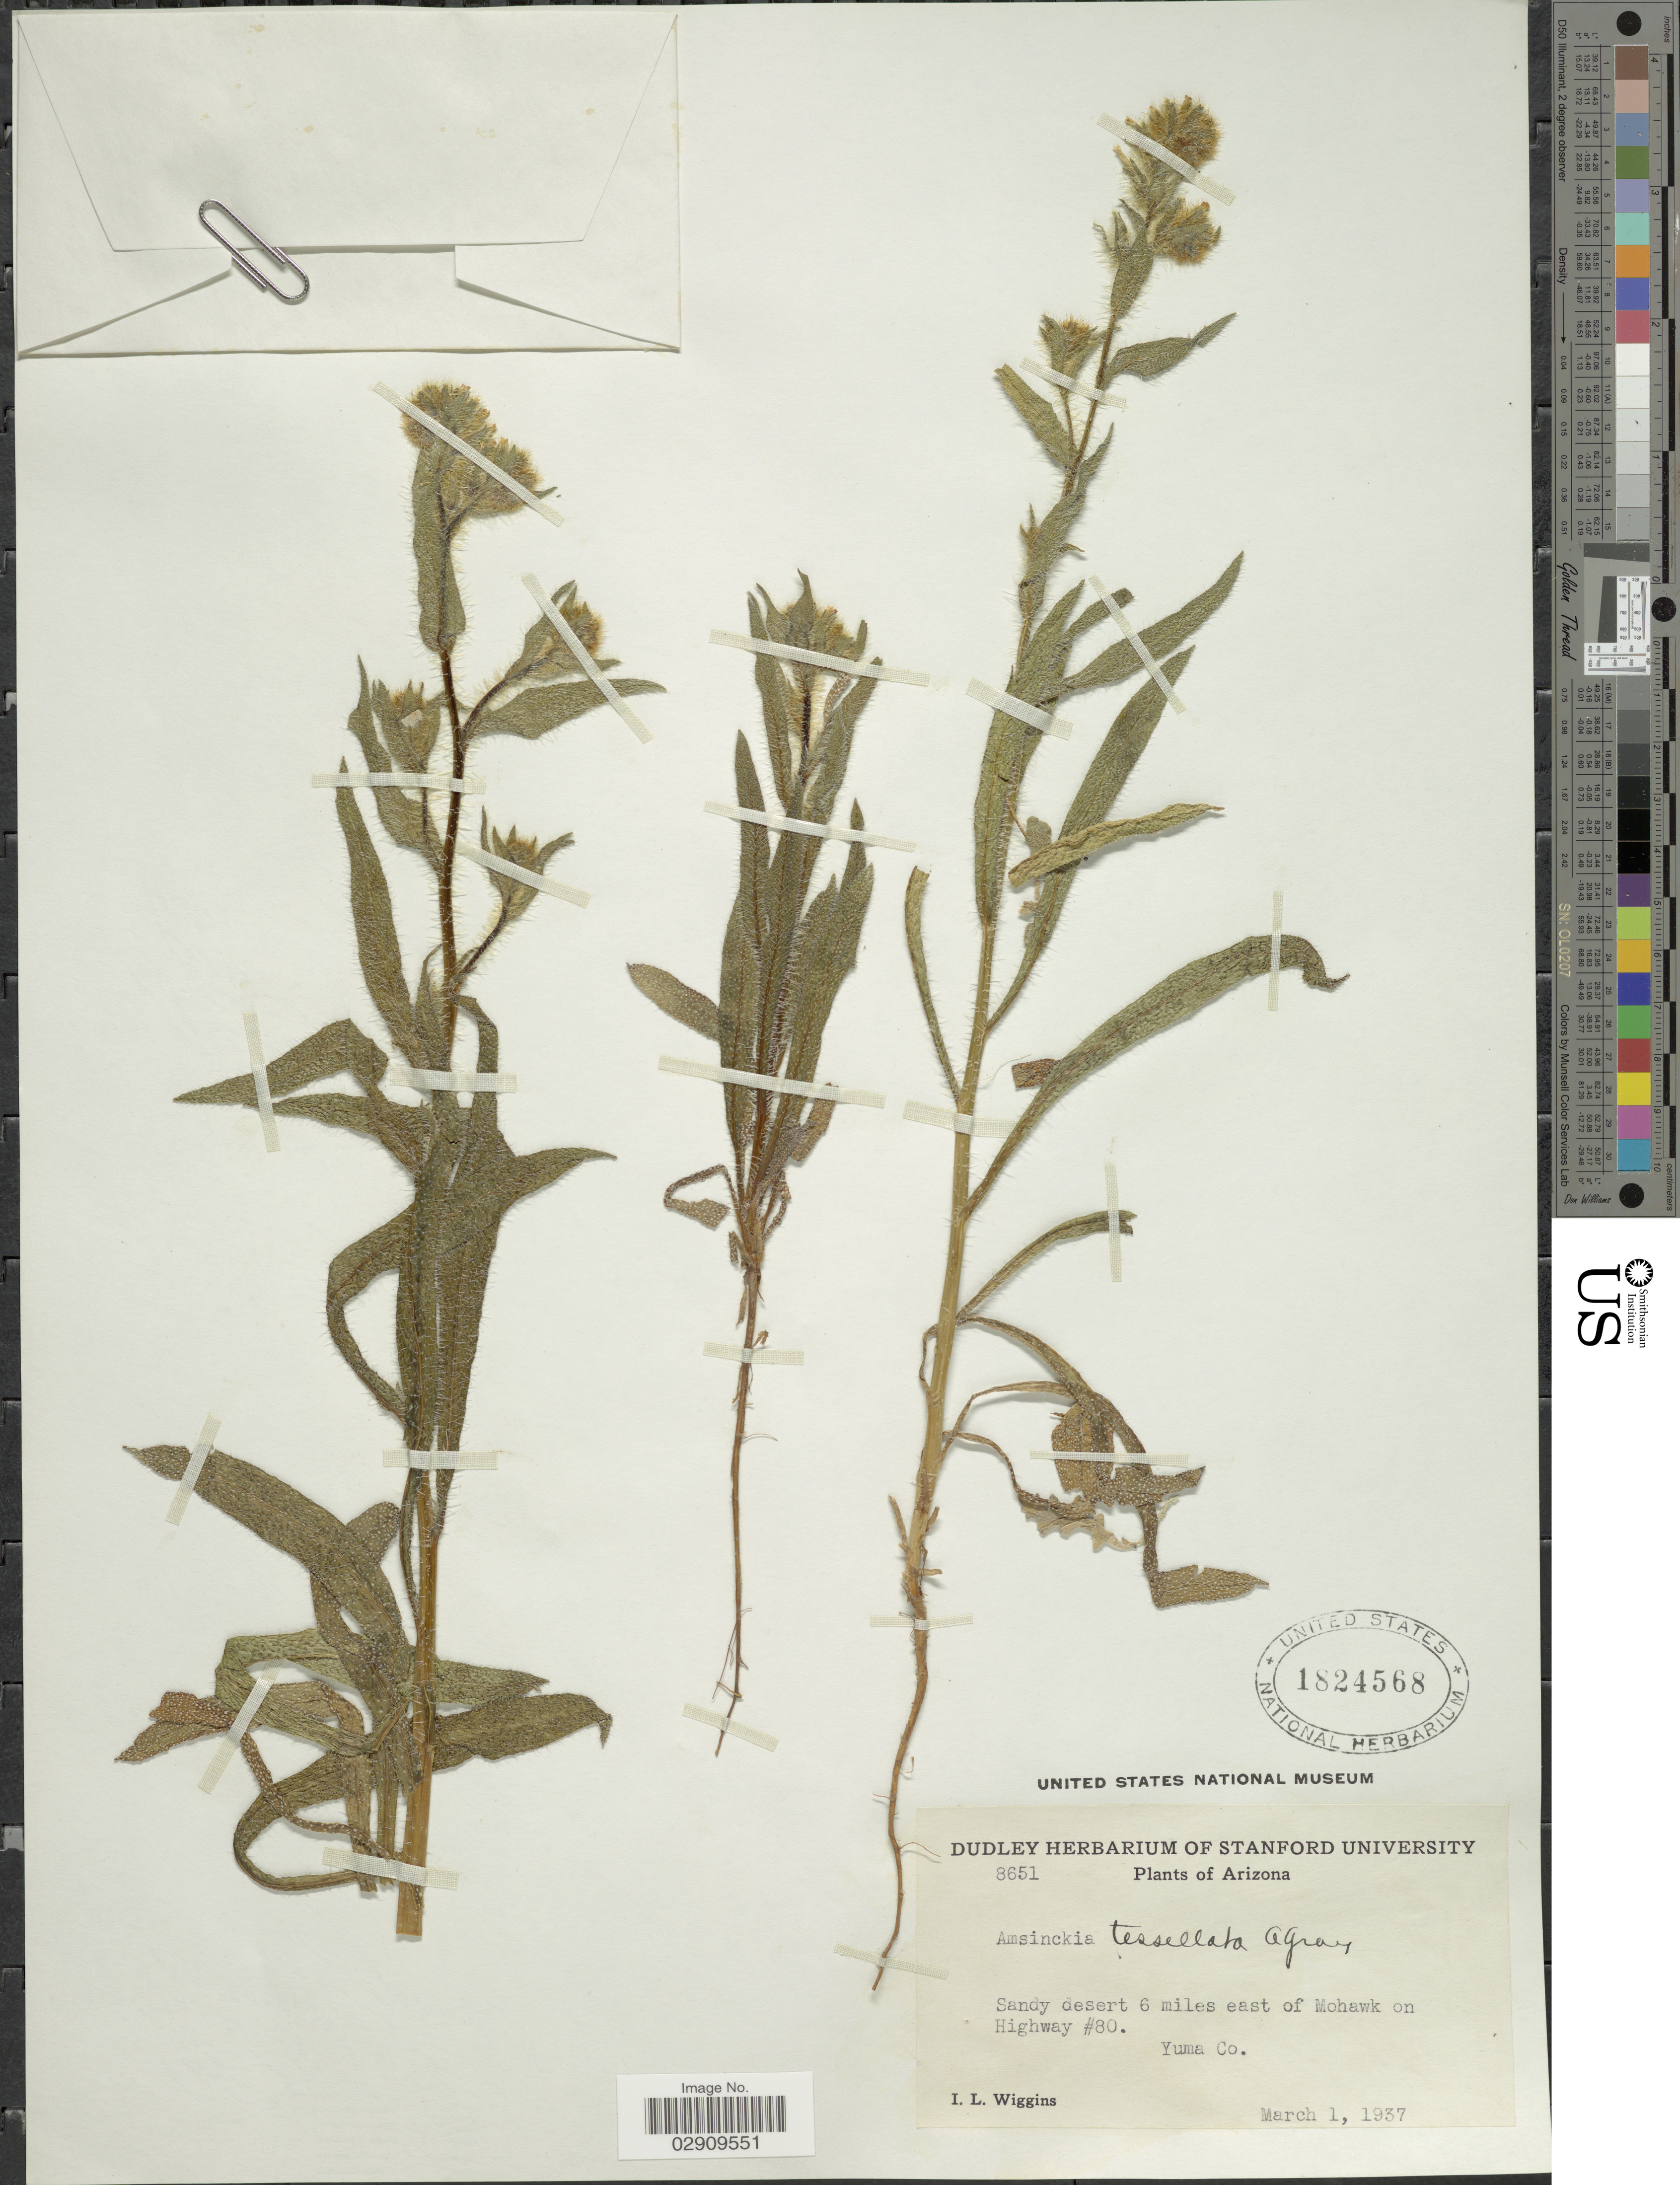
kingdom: Plantae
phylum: Tracheophyta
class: Magnoliopsida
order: Boraginales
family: Boraginaceae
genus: Amsinckia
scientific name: Amsinckia tessellata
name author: A. Gray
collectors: I. L. Wiggins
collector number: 8651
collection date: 1937-03-01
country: United States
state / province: Arizona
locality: Sandy desert 6 miles east of Mohawk on Highway #80. Yuma Co.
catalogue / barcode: US 1824568